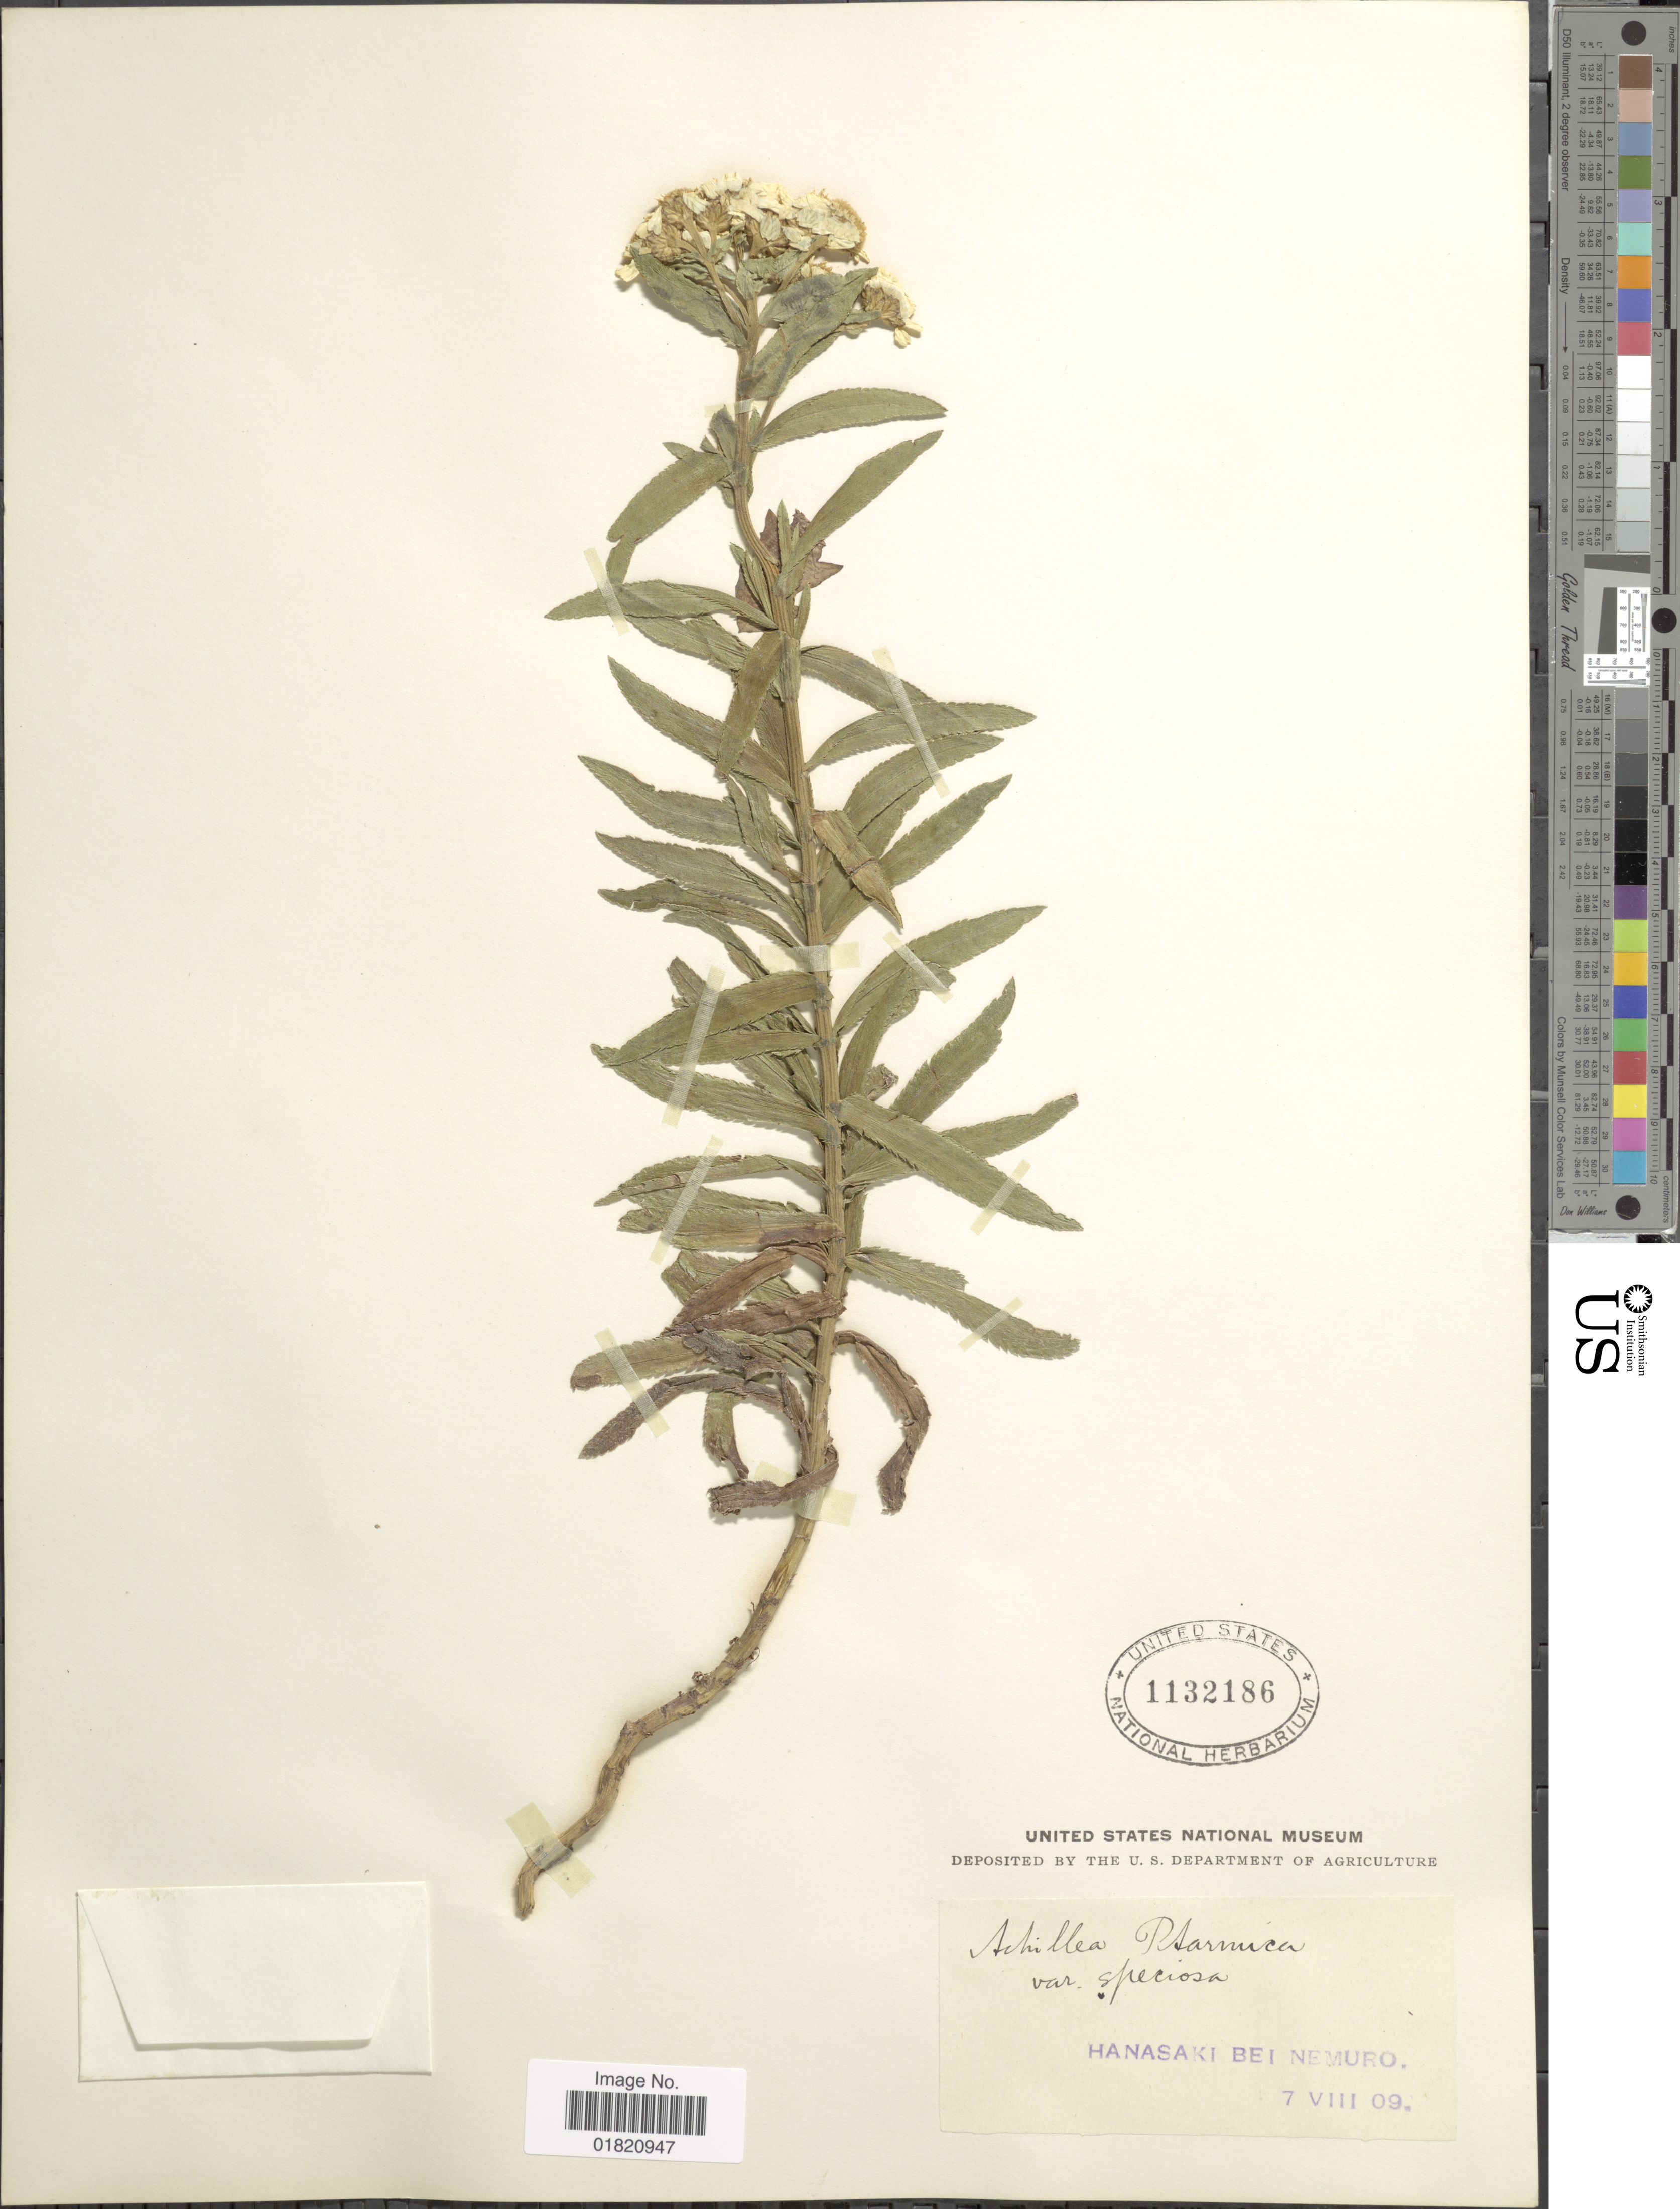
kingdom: Plantae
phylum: Tracheophyta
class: Magnoliopsida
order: Asterales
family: Asteraceae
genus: Achillea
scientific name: Achillea ptarmica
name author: L.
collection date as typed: Transcribed d/m/y: 7/8/9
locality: Hanasaki bei Nemuro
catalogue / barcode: US 1132186